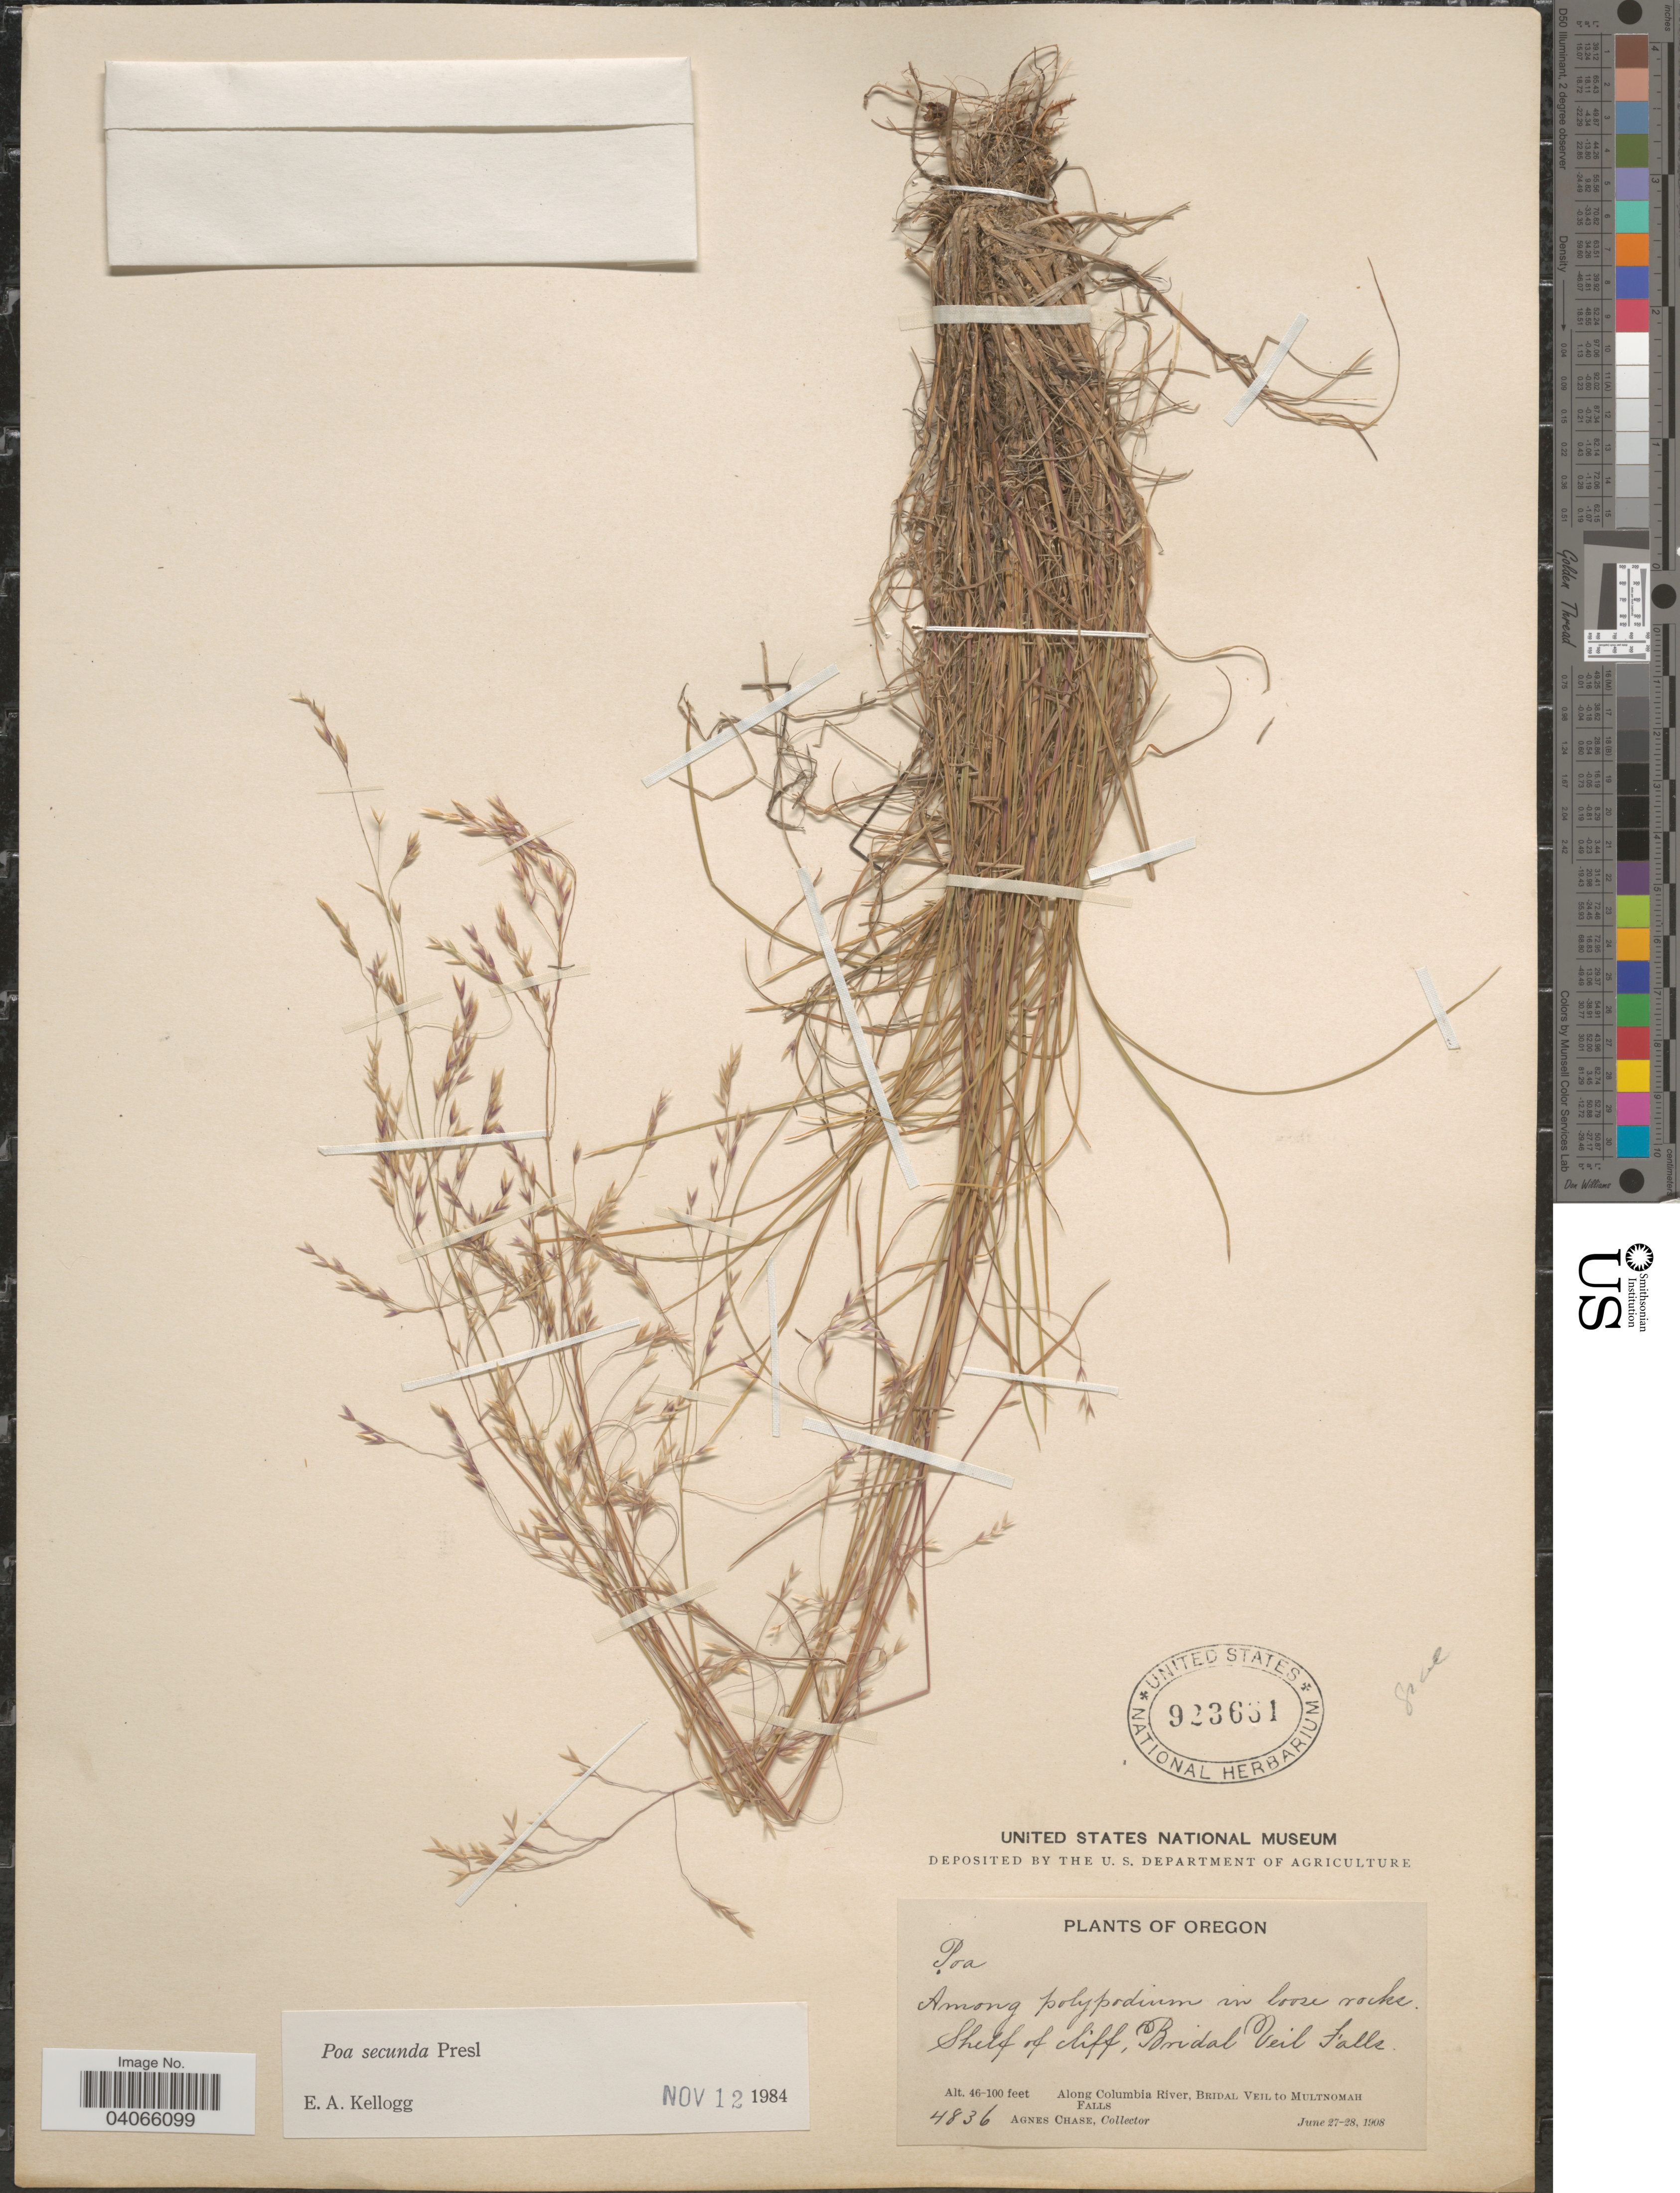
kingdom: Plantae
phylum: Tracheophyta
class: Liliopsida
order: Poales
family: Poaceae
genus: Poa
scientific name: Poa secunda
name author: J. Presl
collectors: A. Chase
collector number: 4836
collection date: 1908-06-27/1908-06-28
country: United States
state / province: Oregon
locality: Shelf of cliff, Bridal Veil Falls. Along Columbia River, Bridal Veil to Multnomah Falls.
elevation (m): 14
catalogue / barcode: US 923651